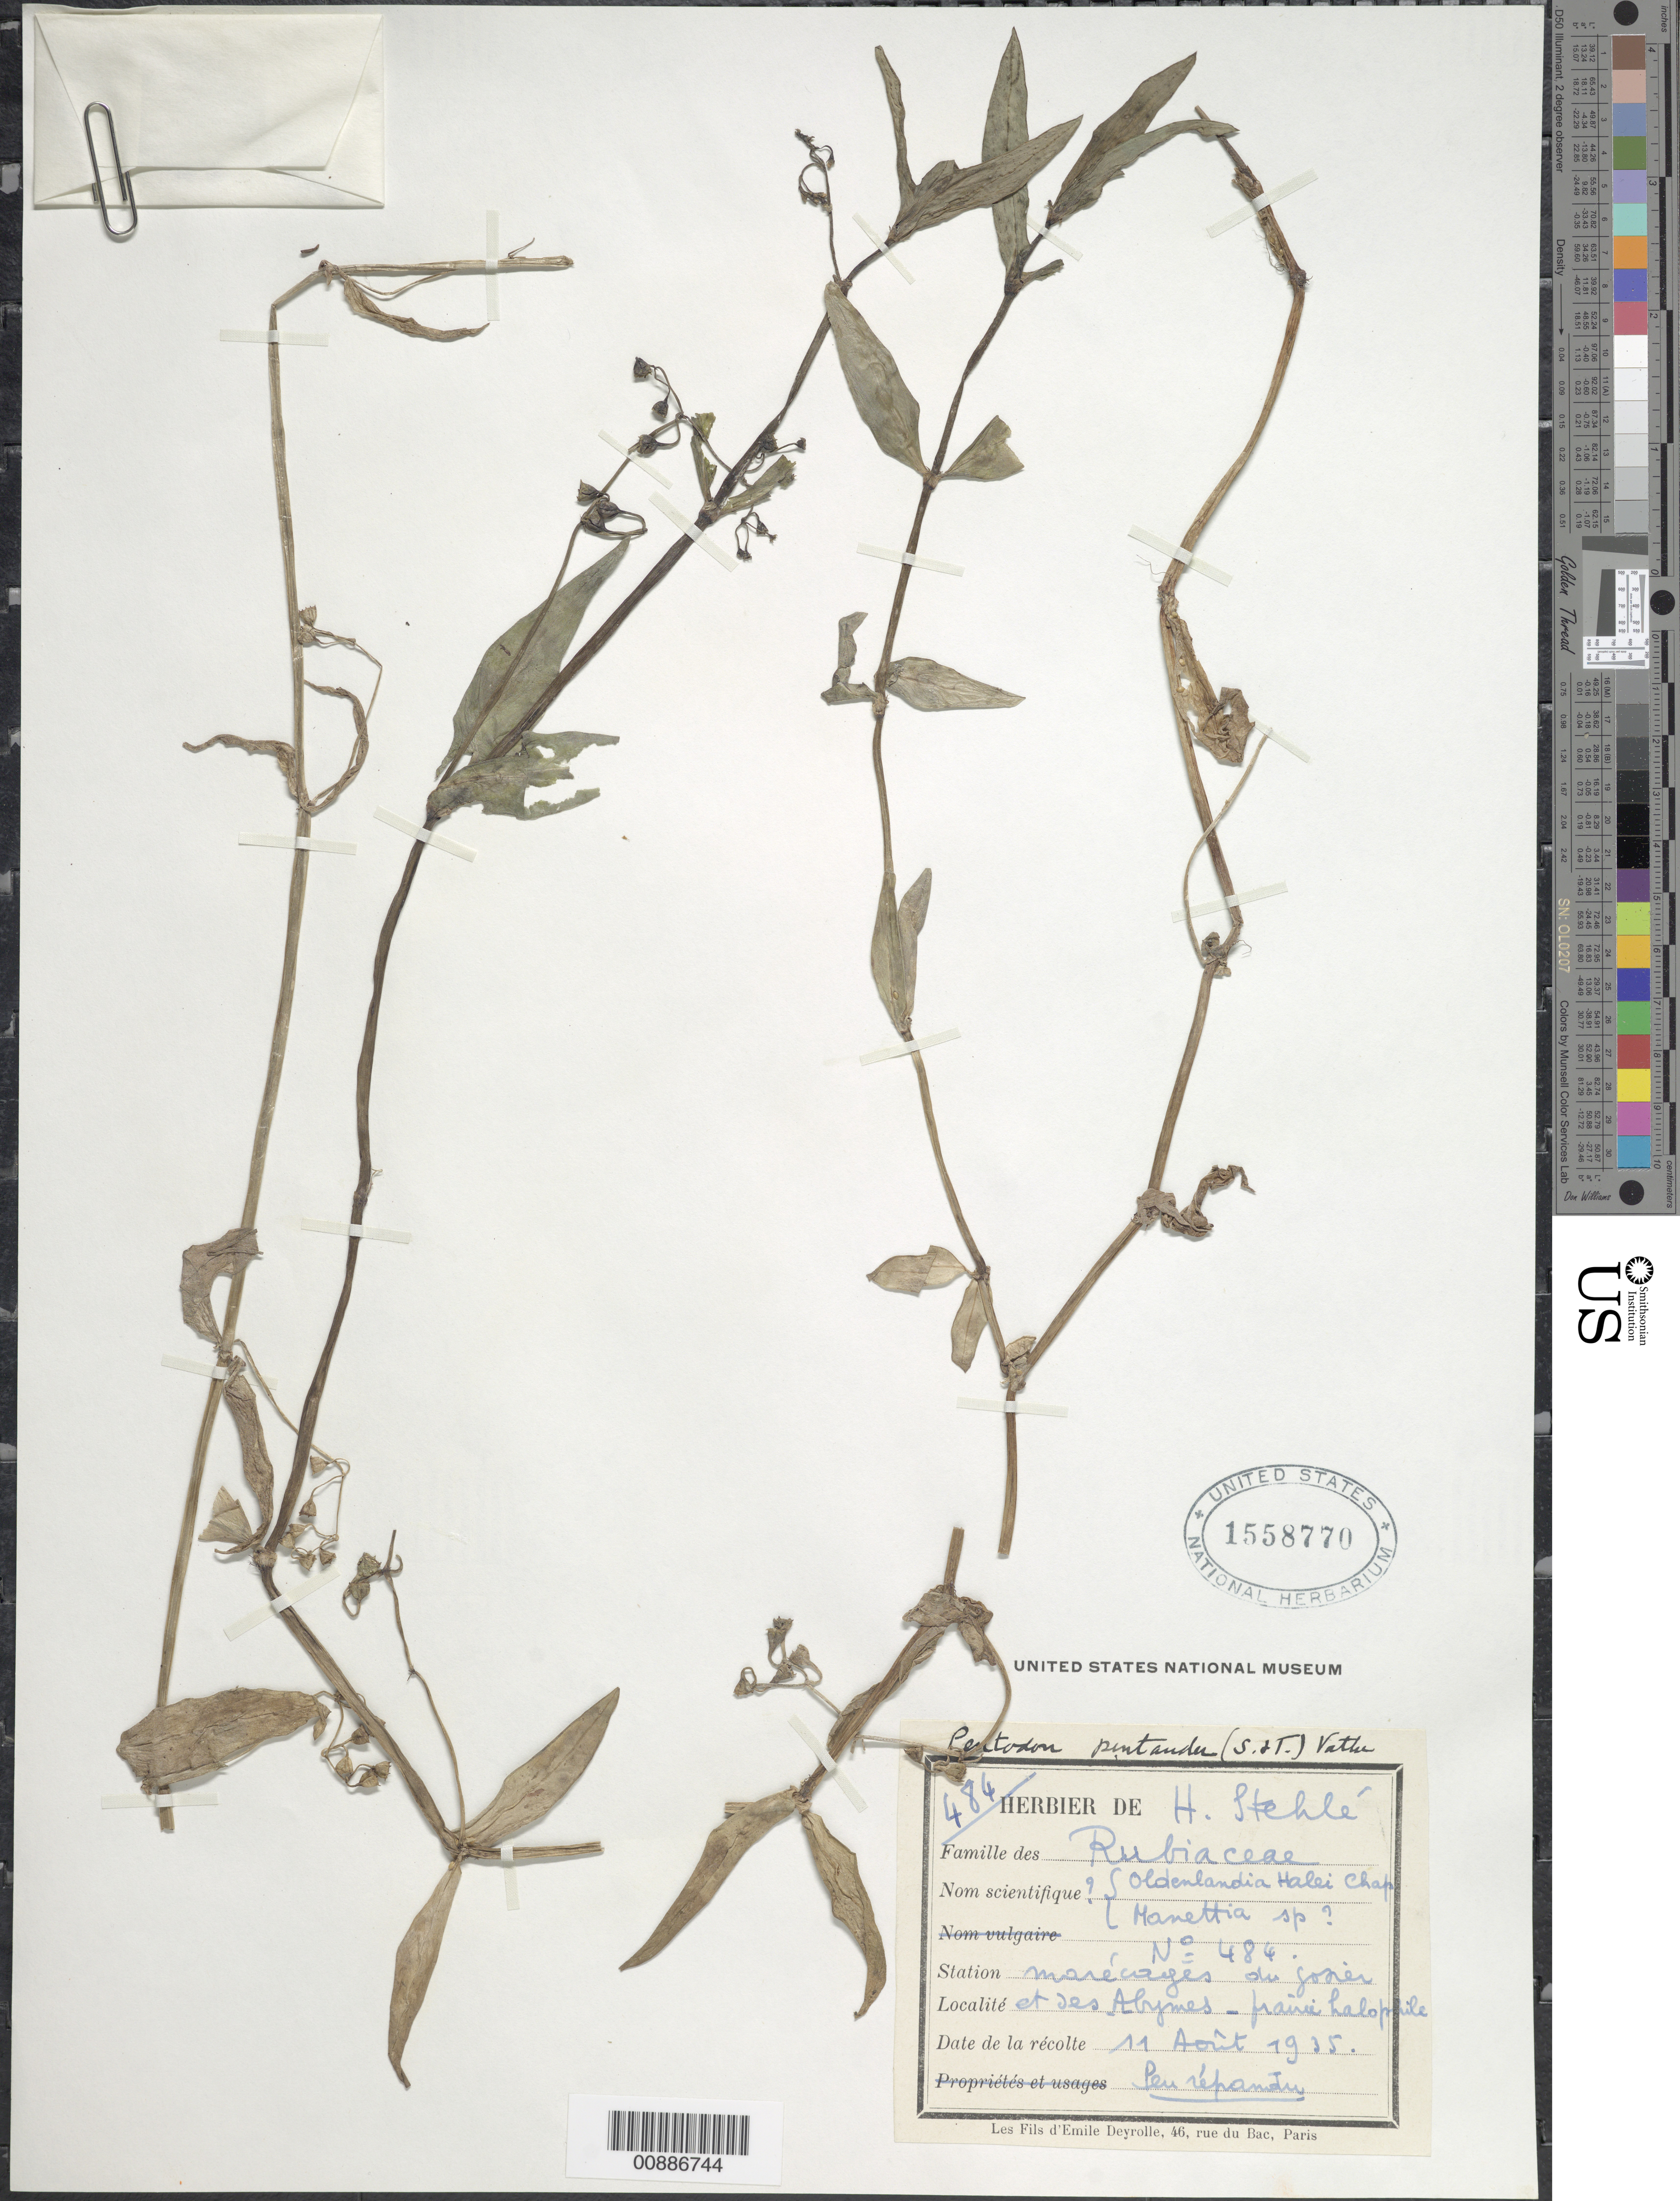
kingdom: Plantae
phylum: Tracheophyta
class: Magnoliopsida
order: Gentianales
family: Rubiaceae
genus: Pentodon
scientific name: Pentodon pentandrus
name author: (Schumach. & Thonn.) Vatke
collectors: H. Stehlé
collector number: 484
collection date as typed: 11 Aug 1935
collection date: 1935-08-11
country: Guadeloupe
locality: Abymes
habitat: Marshes and wet prairies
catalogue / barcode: US 1558770